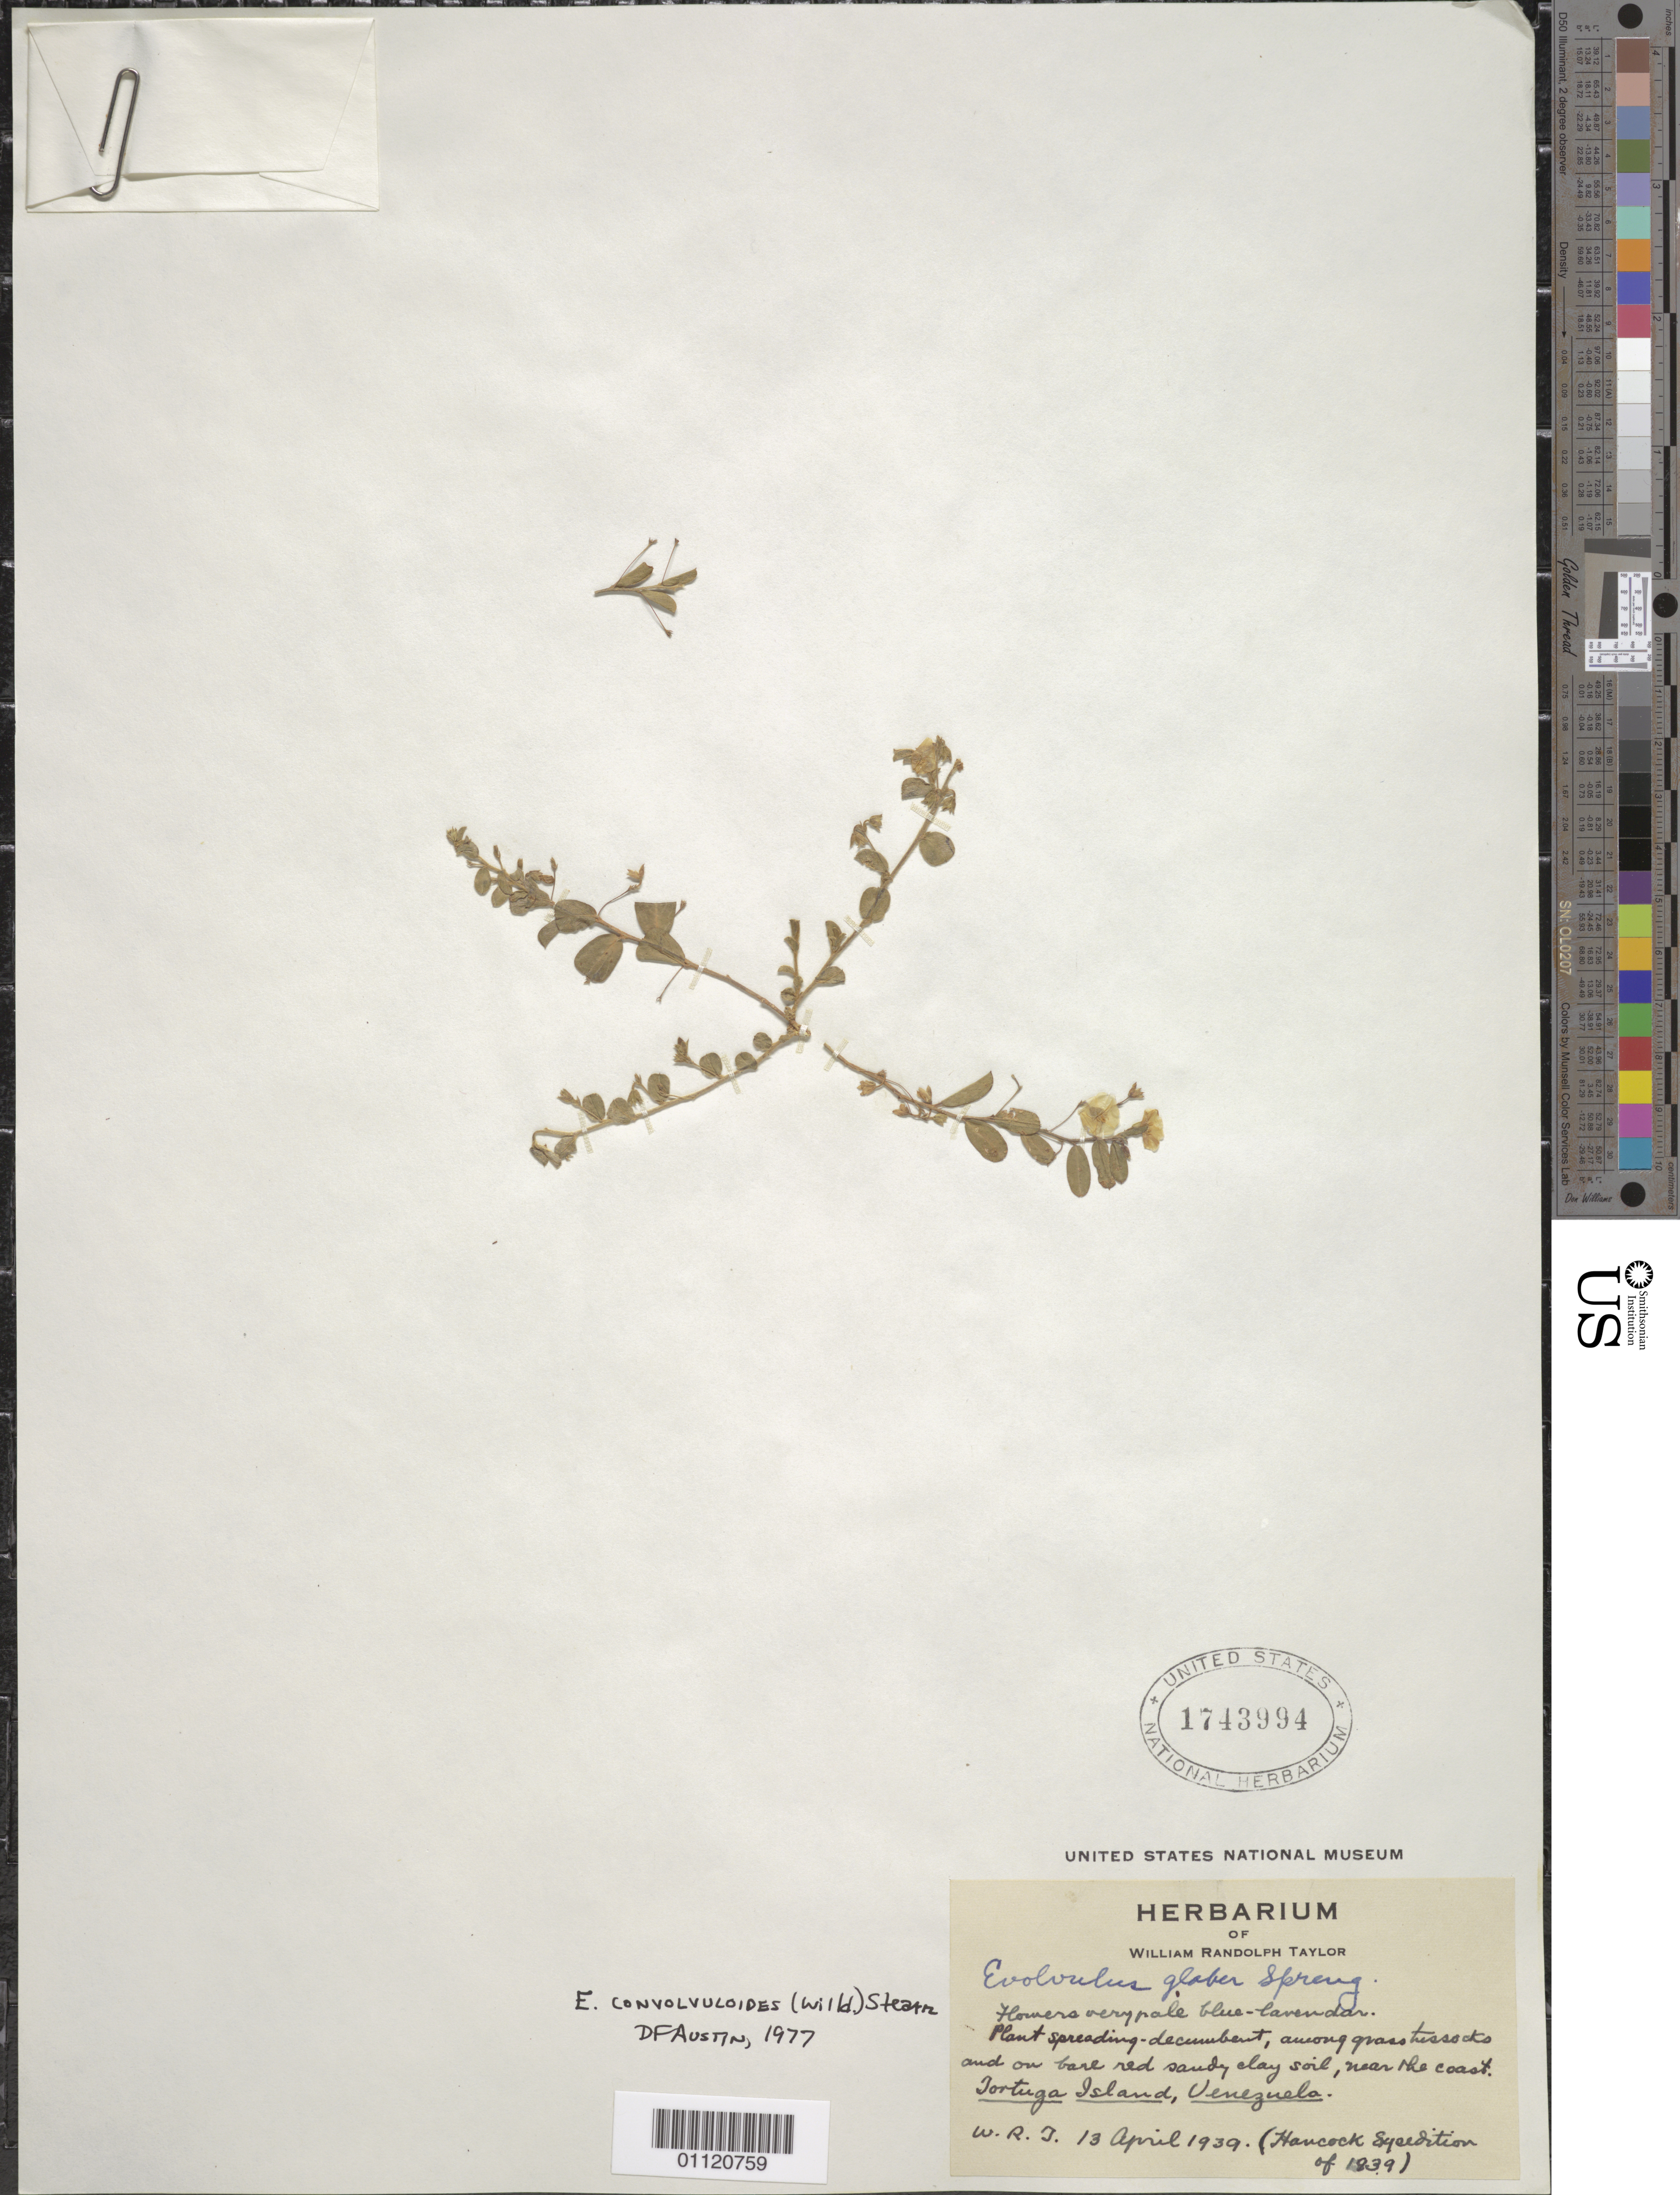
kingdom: Plantae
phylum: Tracheophyta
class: Magnoliopsida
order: Solanales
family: Convolvulaceae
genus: Evolvulus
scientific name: Evolvulus convolvuloides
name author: (Willd. ex Schult.) Stearn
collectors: W. R. Taylor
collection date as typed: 13 Apr 1939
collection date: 1939-04-13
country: Venezuela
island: La Tortuga I.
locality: Bare red sandy soil, near the coast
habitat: among grass tussocks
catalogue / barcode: US 1643994